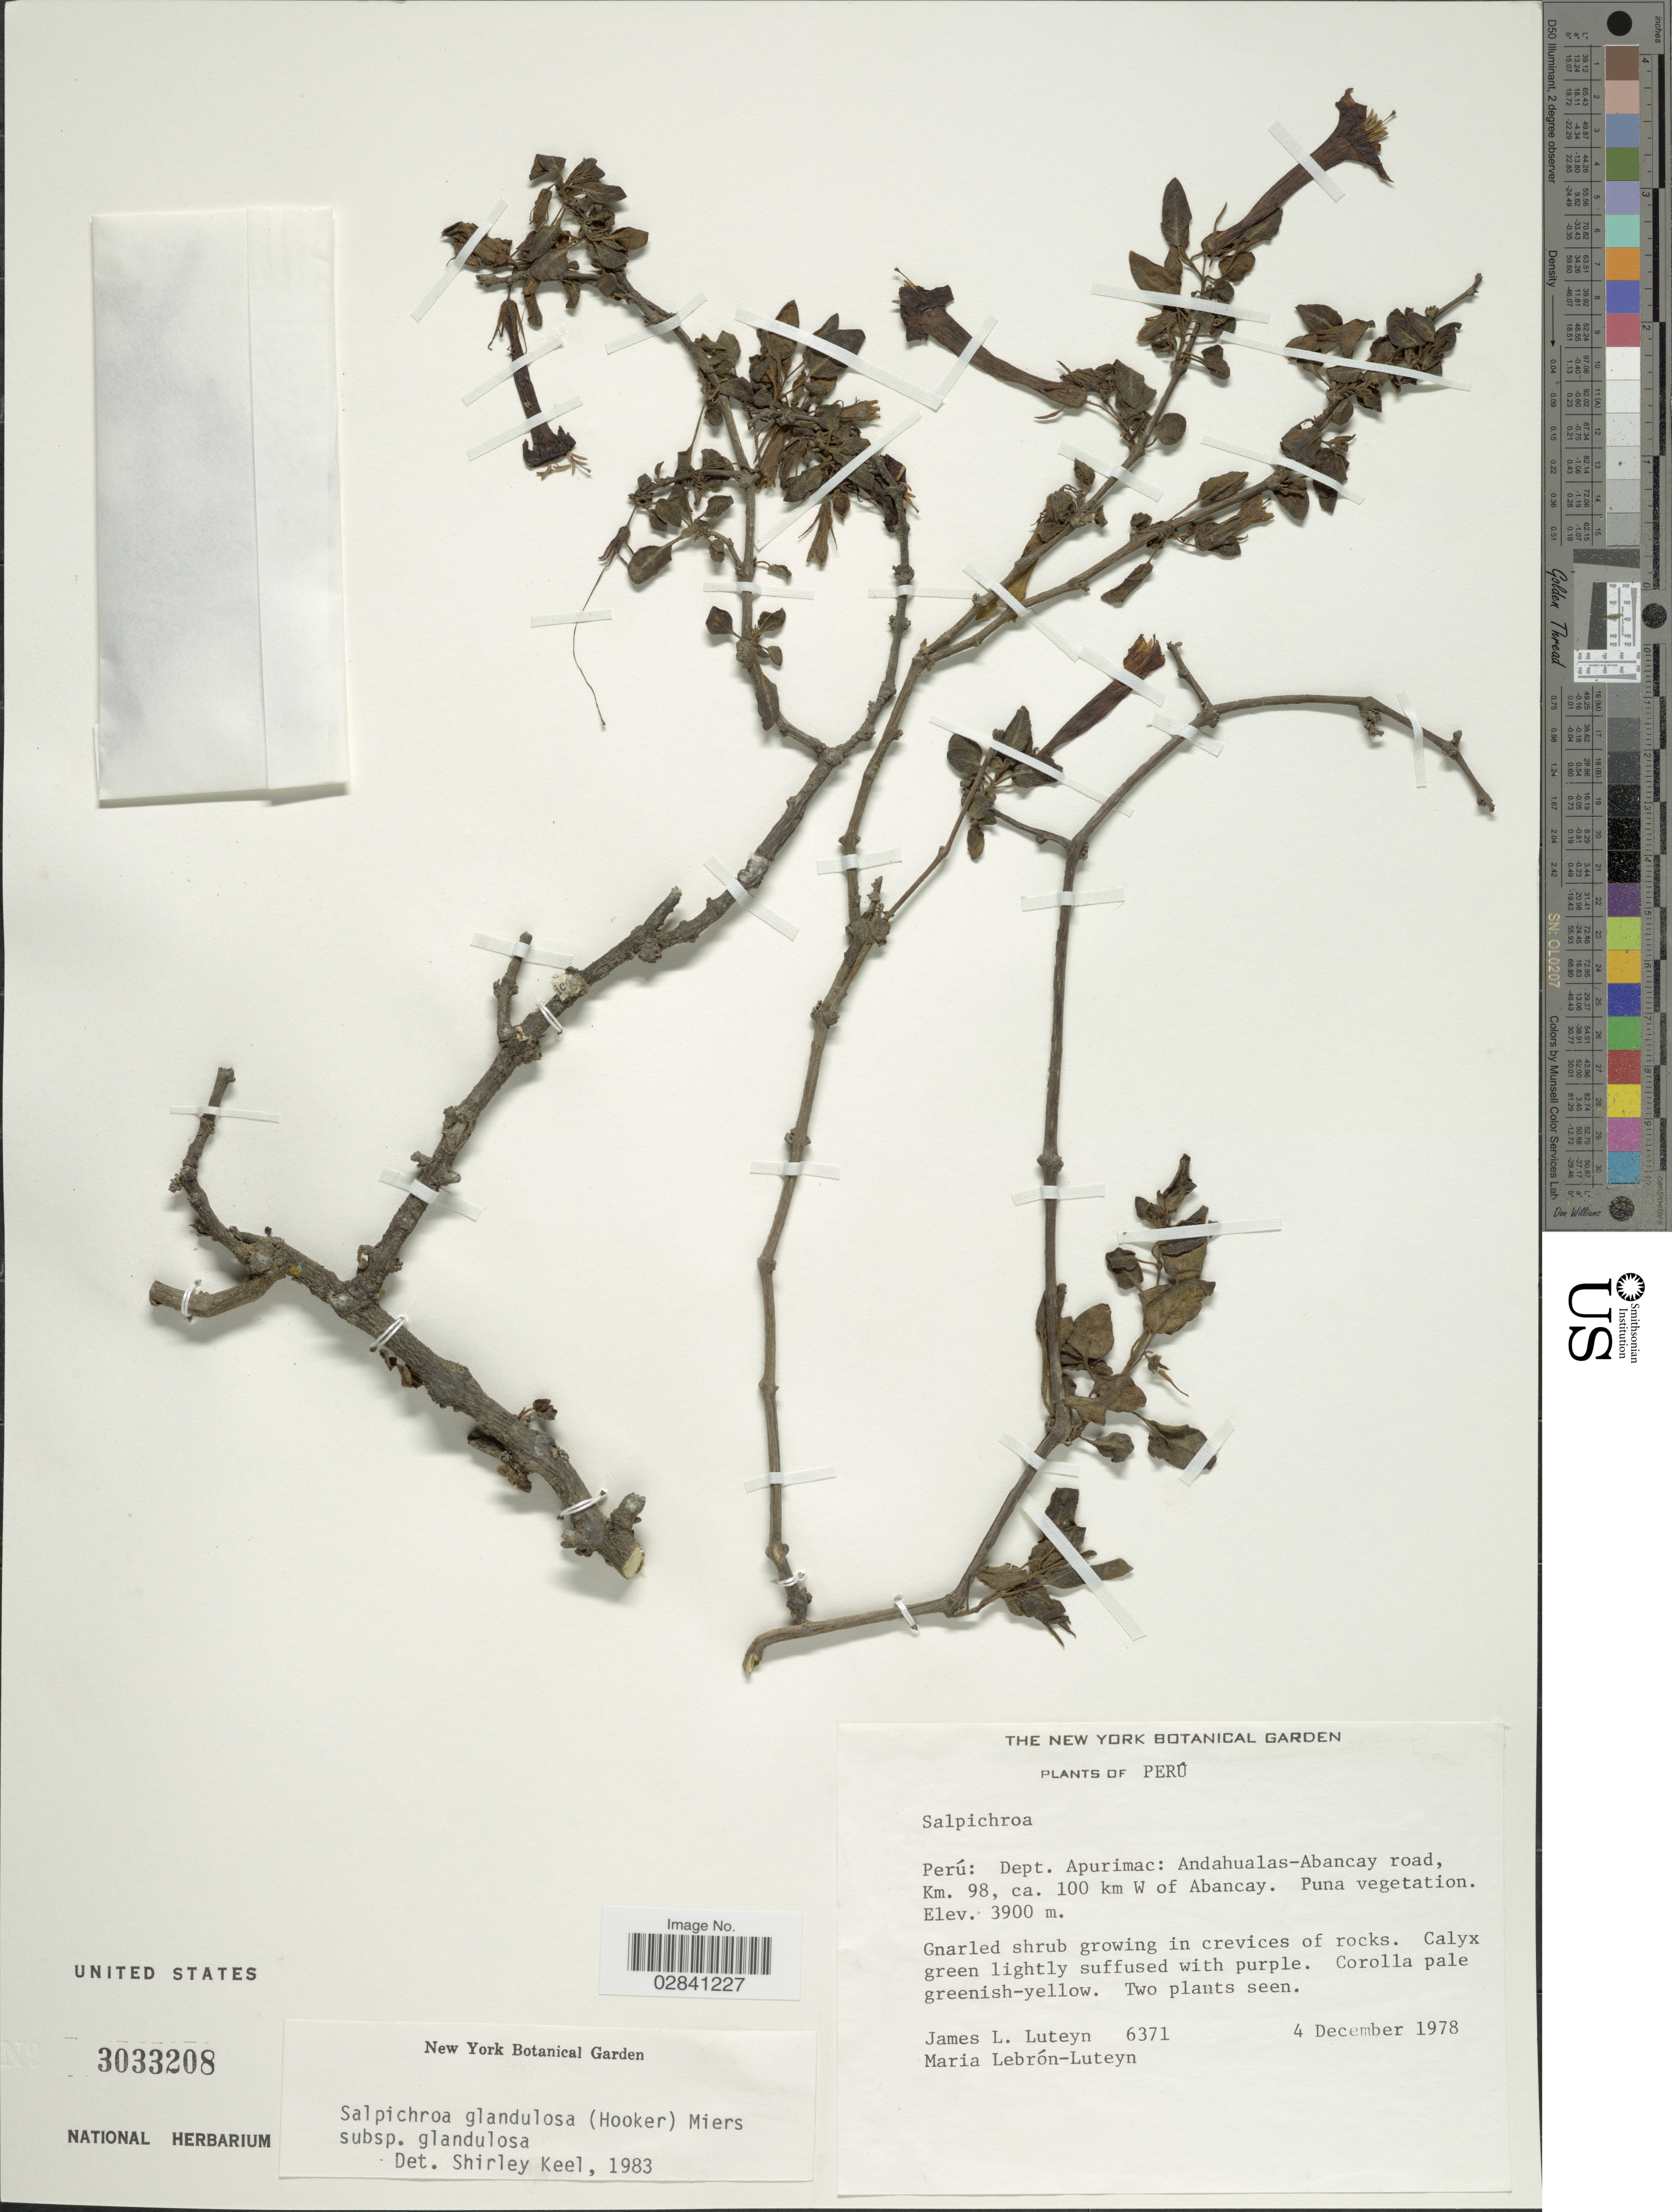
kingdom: Plantae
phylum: Tracheophyta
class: Magnoliopsida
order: Solanales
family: Solanaceae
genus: Salpichroa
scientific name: Salpichroa glandulosa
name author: (Hook.) Miers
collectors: J. L. Luteyn & M. L. Lebrón-Luteyn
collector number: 6371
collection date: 1978-12-04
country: Peru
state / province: Apurímac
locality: Dept. Apurimac: Andahualas-Abancay road, Km. 98, ca. 100 km W of Abancay. Puna vegetation.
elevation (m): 3900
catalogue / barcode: US 3033208